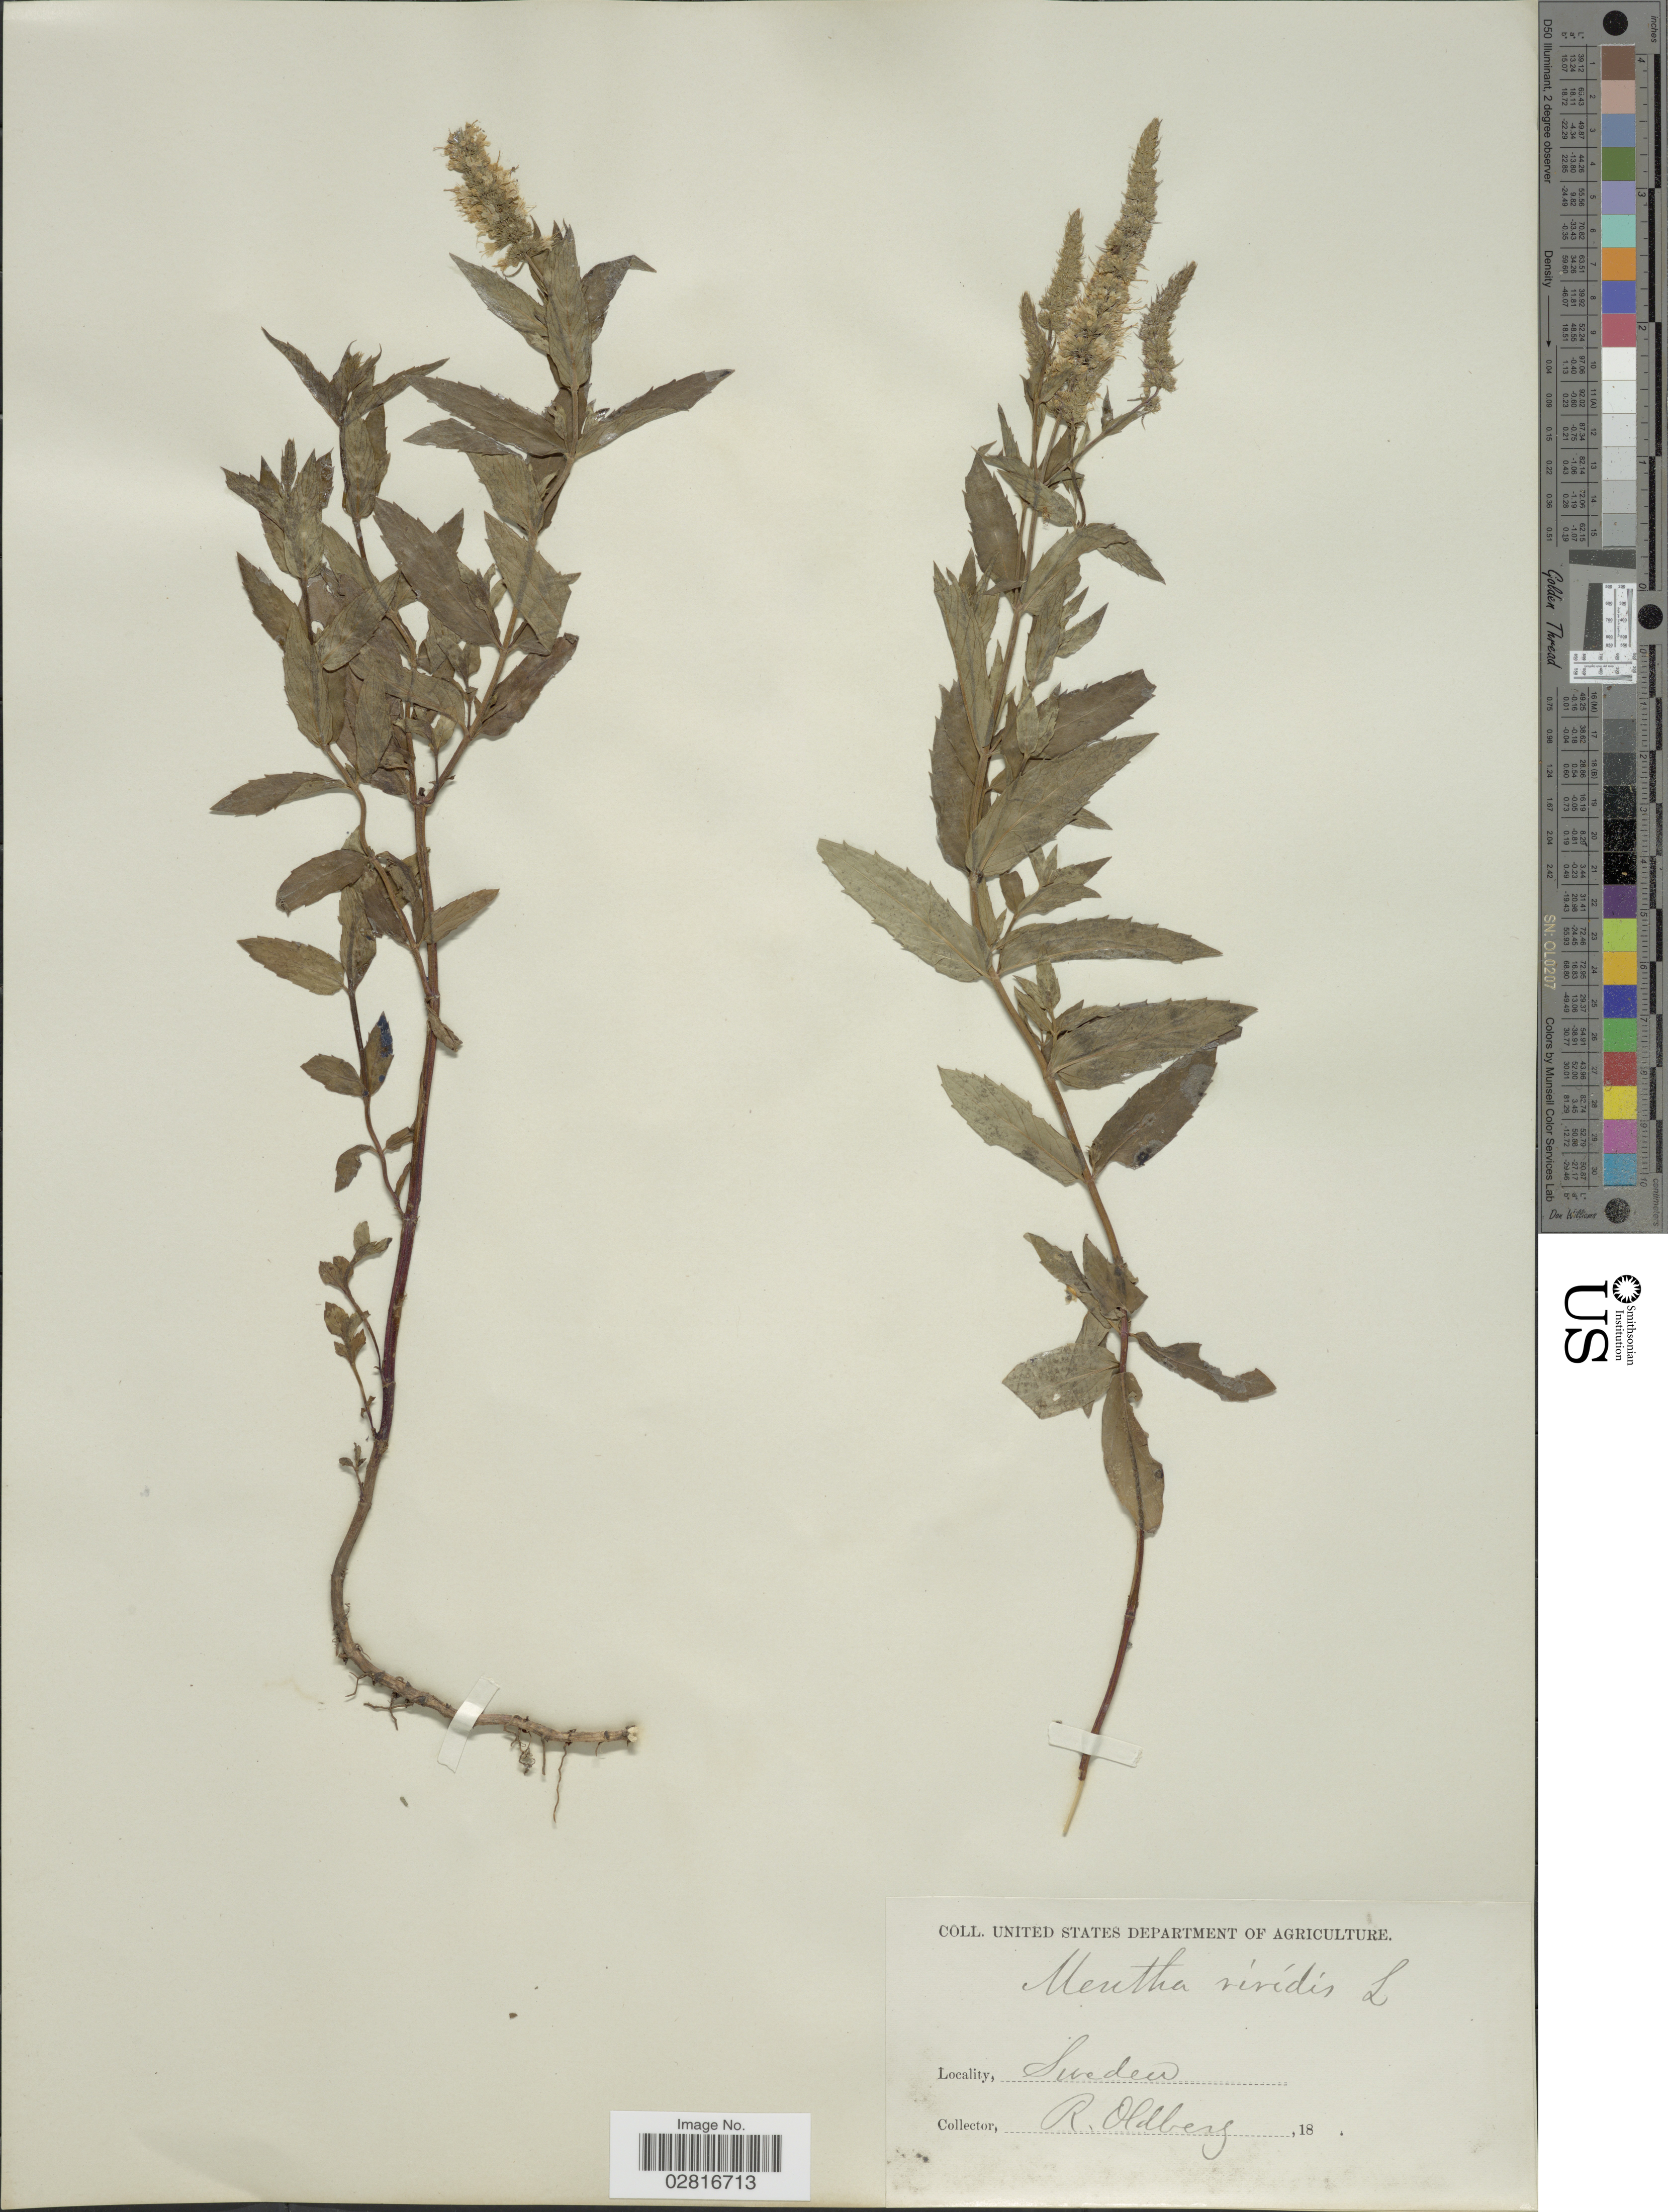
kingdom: Plantae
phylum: Tracheophyta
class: Magnoliopsida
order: Lamiales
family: Lamiaceae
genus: Mentha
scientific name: Mentha spicata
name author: L.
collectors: R. Oldberg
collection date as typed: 18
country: Sweden